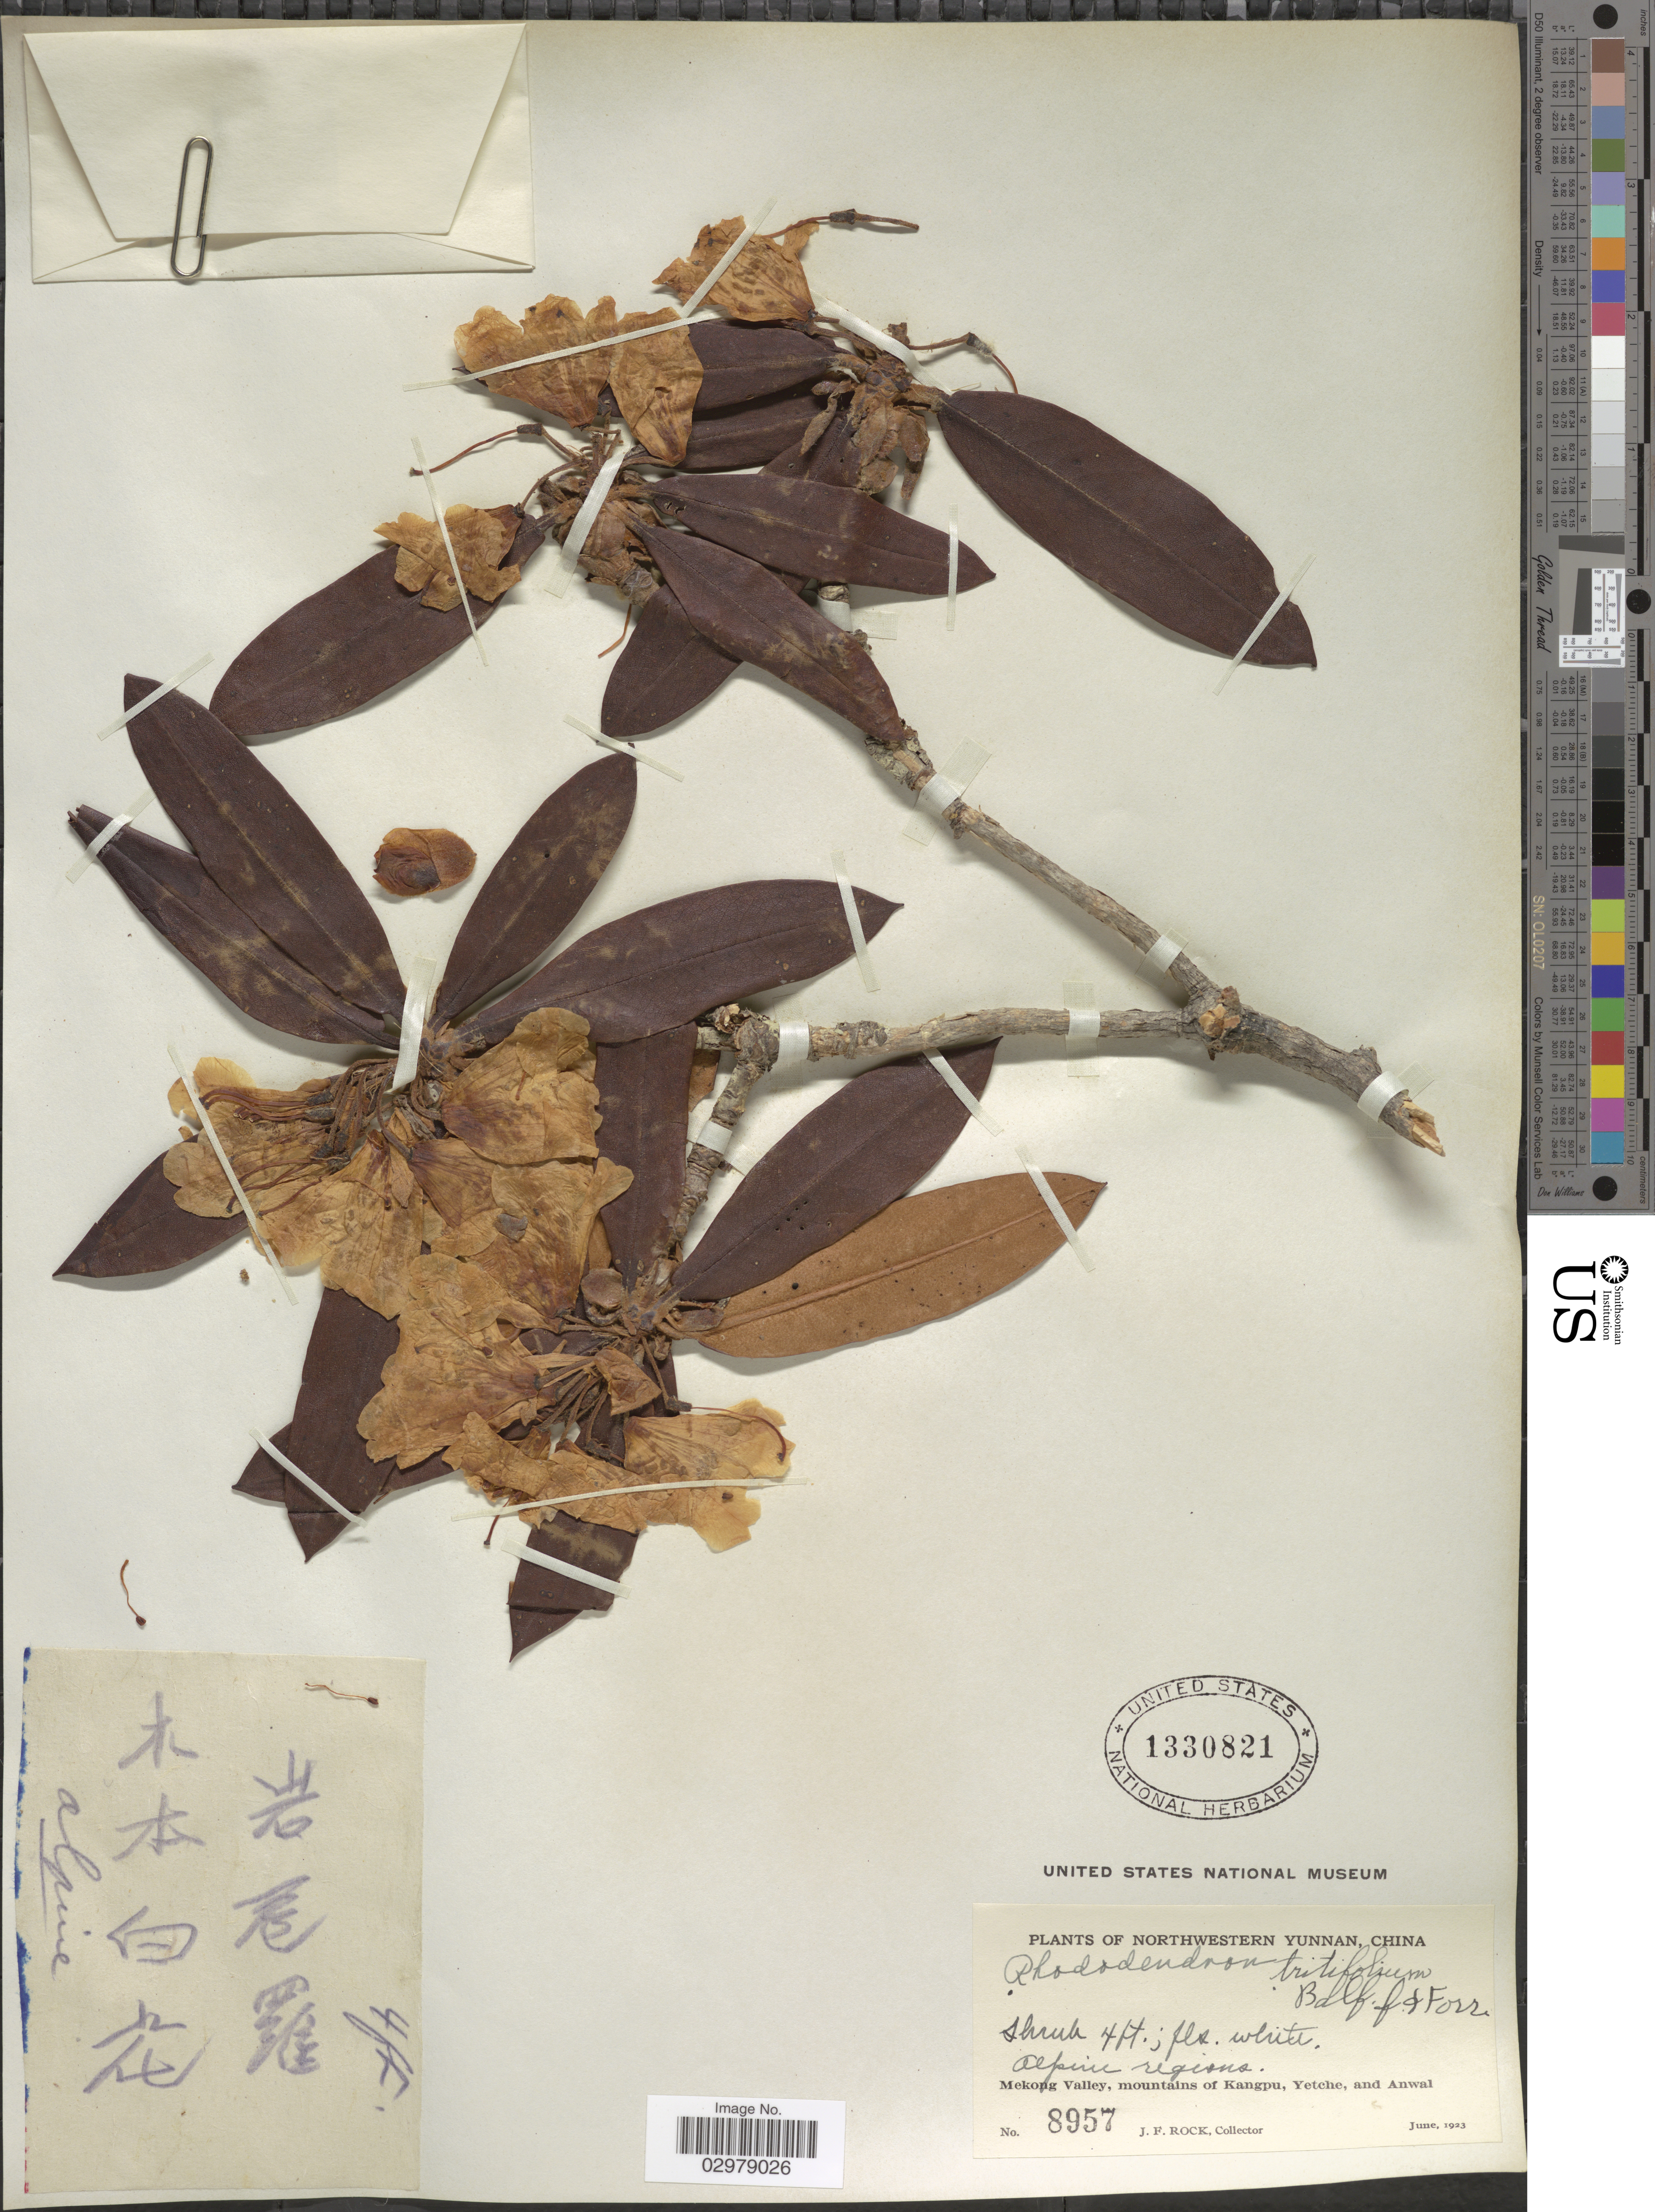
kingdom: Plantae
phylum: Tracheophyta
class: Magnoliopsida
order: Ericales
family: Ericaceae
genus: Rhododendron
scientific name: Rhododendron tritifolium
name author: Balf. f. & Forrest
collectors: J. Rock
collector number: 8957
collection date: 1923-06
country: China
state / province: Yunnan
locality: Northwestern Yunnan. Alpine regions. Mekong Valley, mountains of Kangpu, Yetche, and Anwal.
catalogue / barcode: US 1330821